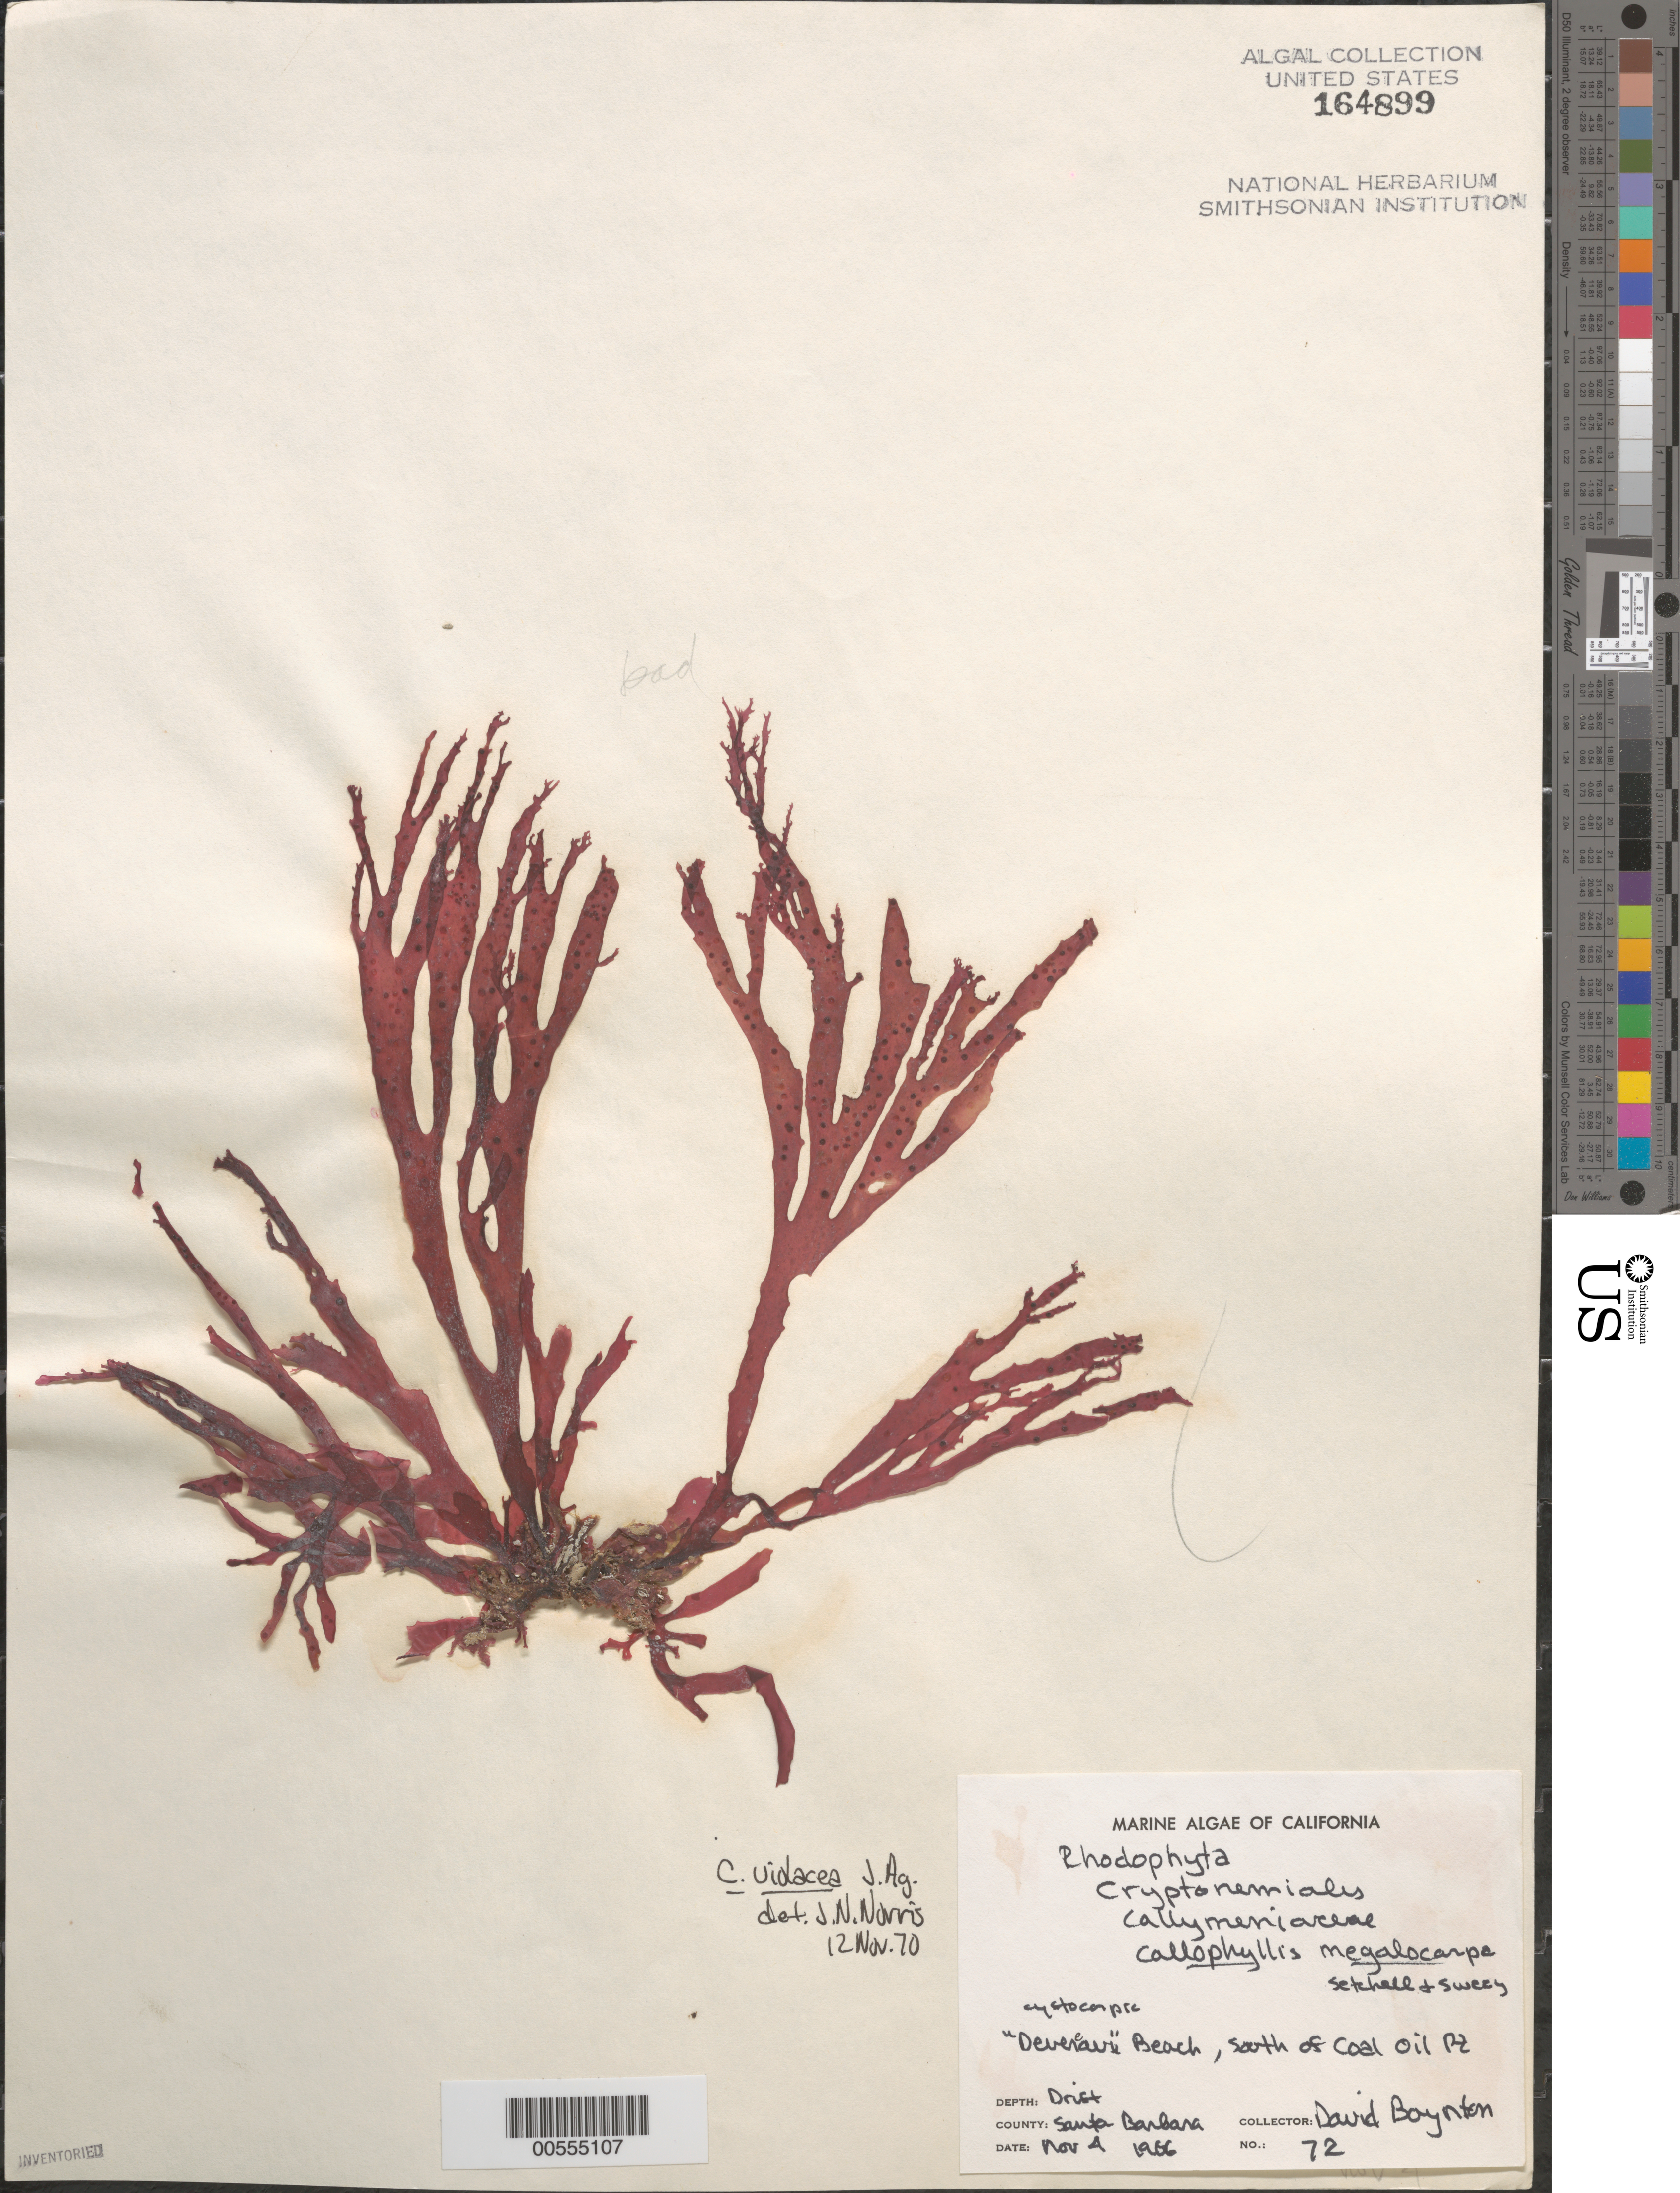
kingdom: Plantae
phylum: Rhodophyta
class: Florideophyceae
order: Gigartinales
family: Kallymeniaceae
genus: Callophyllis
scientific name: Callophyllis violacea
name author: J. Agardh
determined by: Norris, James N.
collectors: D. Boynton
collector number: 72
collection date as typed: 04 Nov 1966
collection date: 1966-11-04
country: United States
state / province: California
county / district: Santa Barbara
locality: Devereaux Beach, south of Coal Oil Point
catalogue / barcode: US 164899